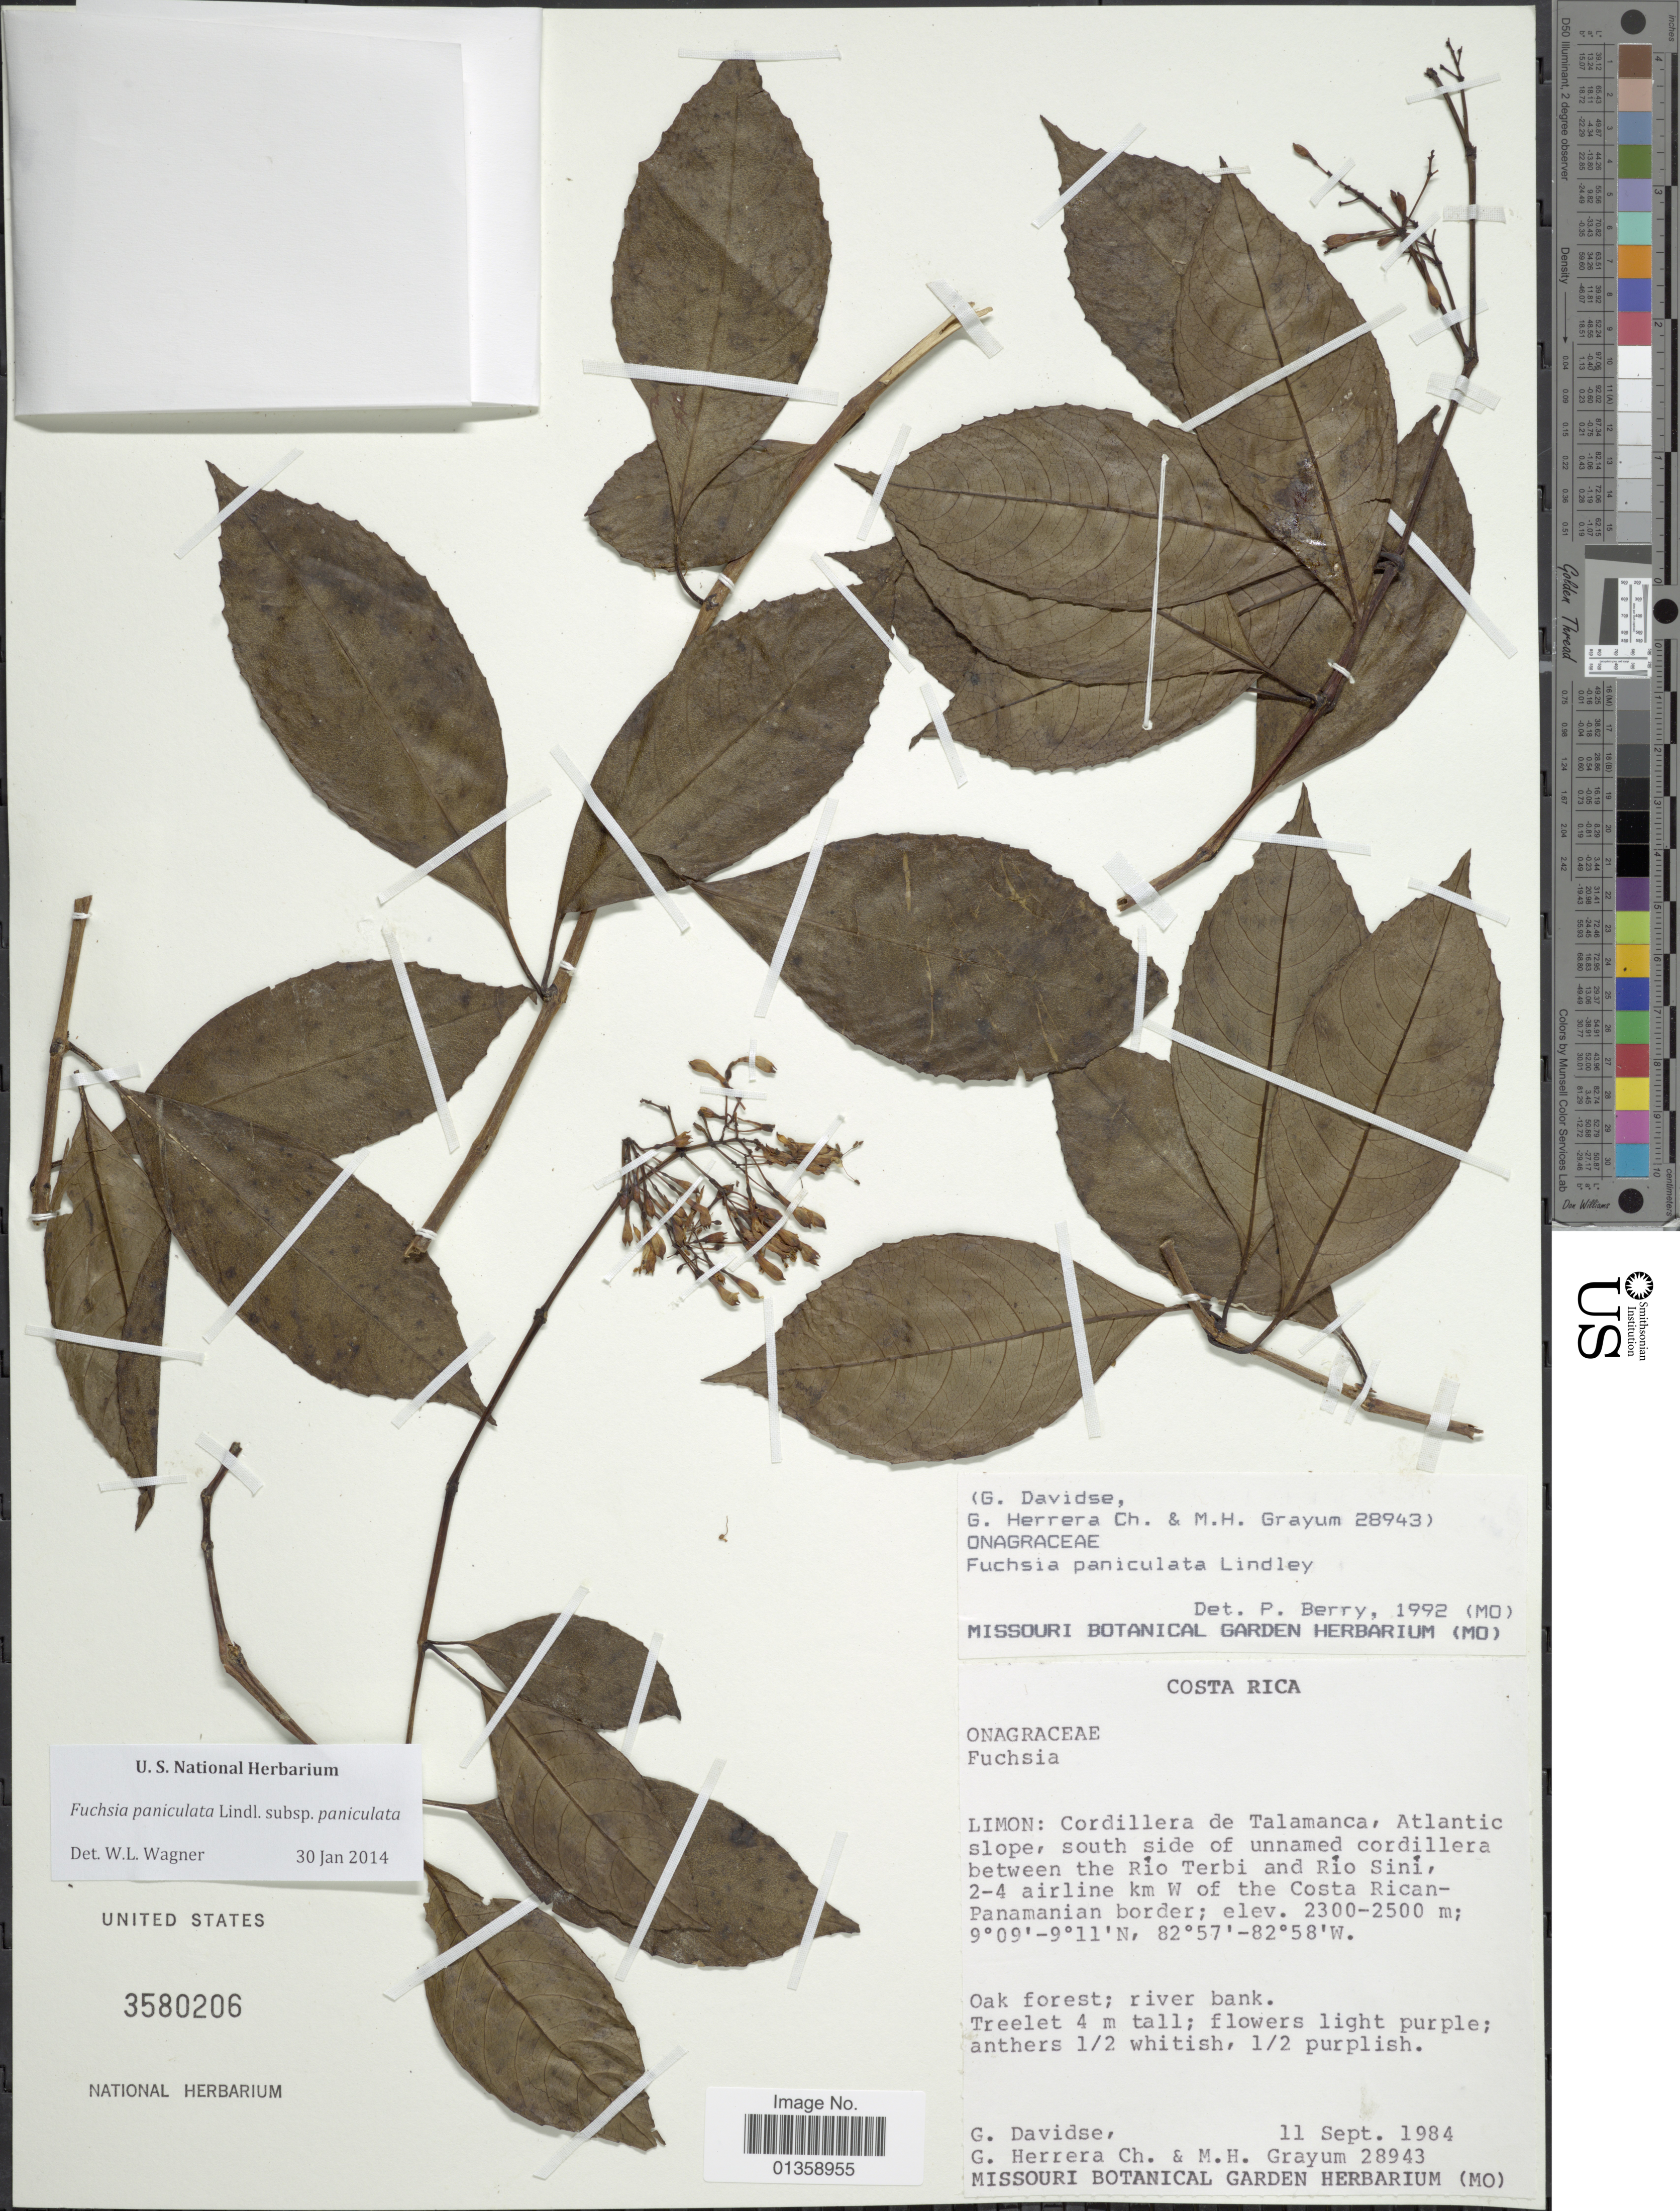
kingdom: Plantae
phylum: Tracheophyta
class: Magnoliopsida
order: Myrtales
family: Onagraceae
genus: Fuchsia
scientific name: Fuchsia paniculata subsp. paniculata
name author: Lindl.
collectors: G. Davidse, G. Herrera Ch. & M. H. Grayum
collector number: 28943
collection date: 1984-09-11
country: Costa Rica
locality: Limon: Cordillera de Talamanca, Atlantic slope, south side of unnamed cordillera between the Río Terbi and Río Siní. 2-4 airline km W of the Costa Rican-Panamanian border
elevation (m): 2300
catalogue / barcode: US 3580206